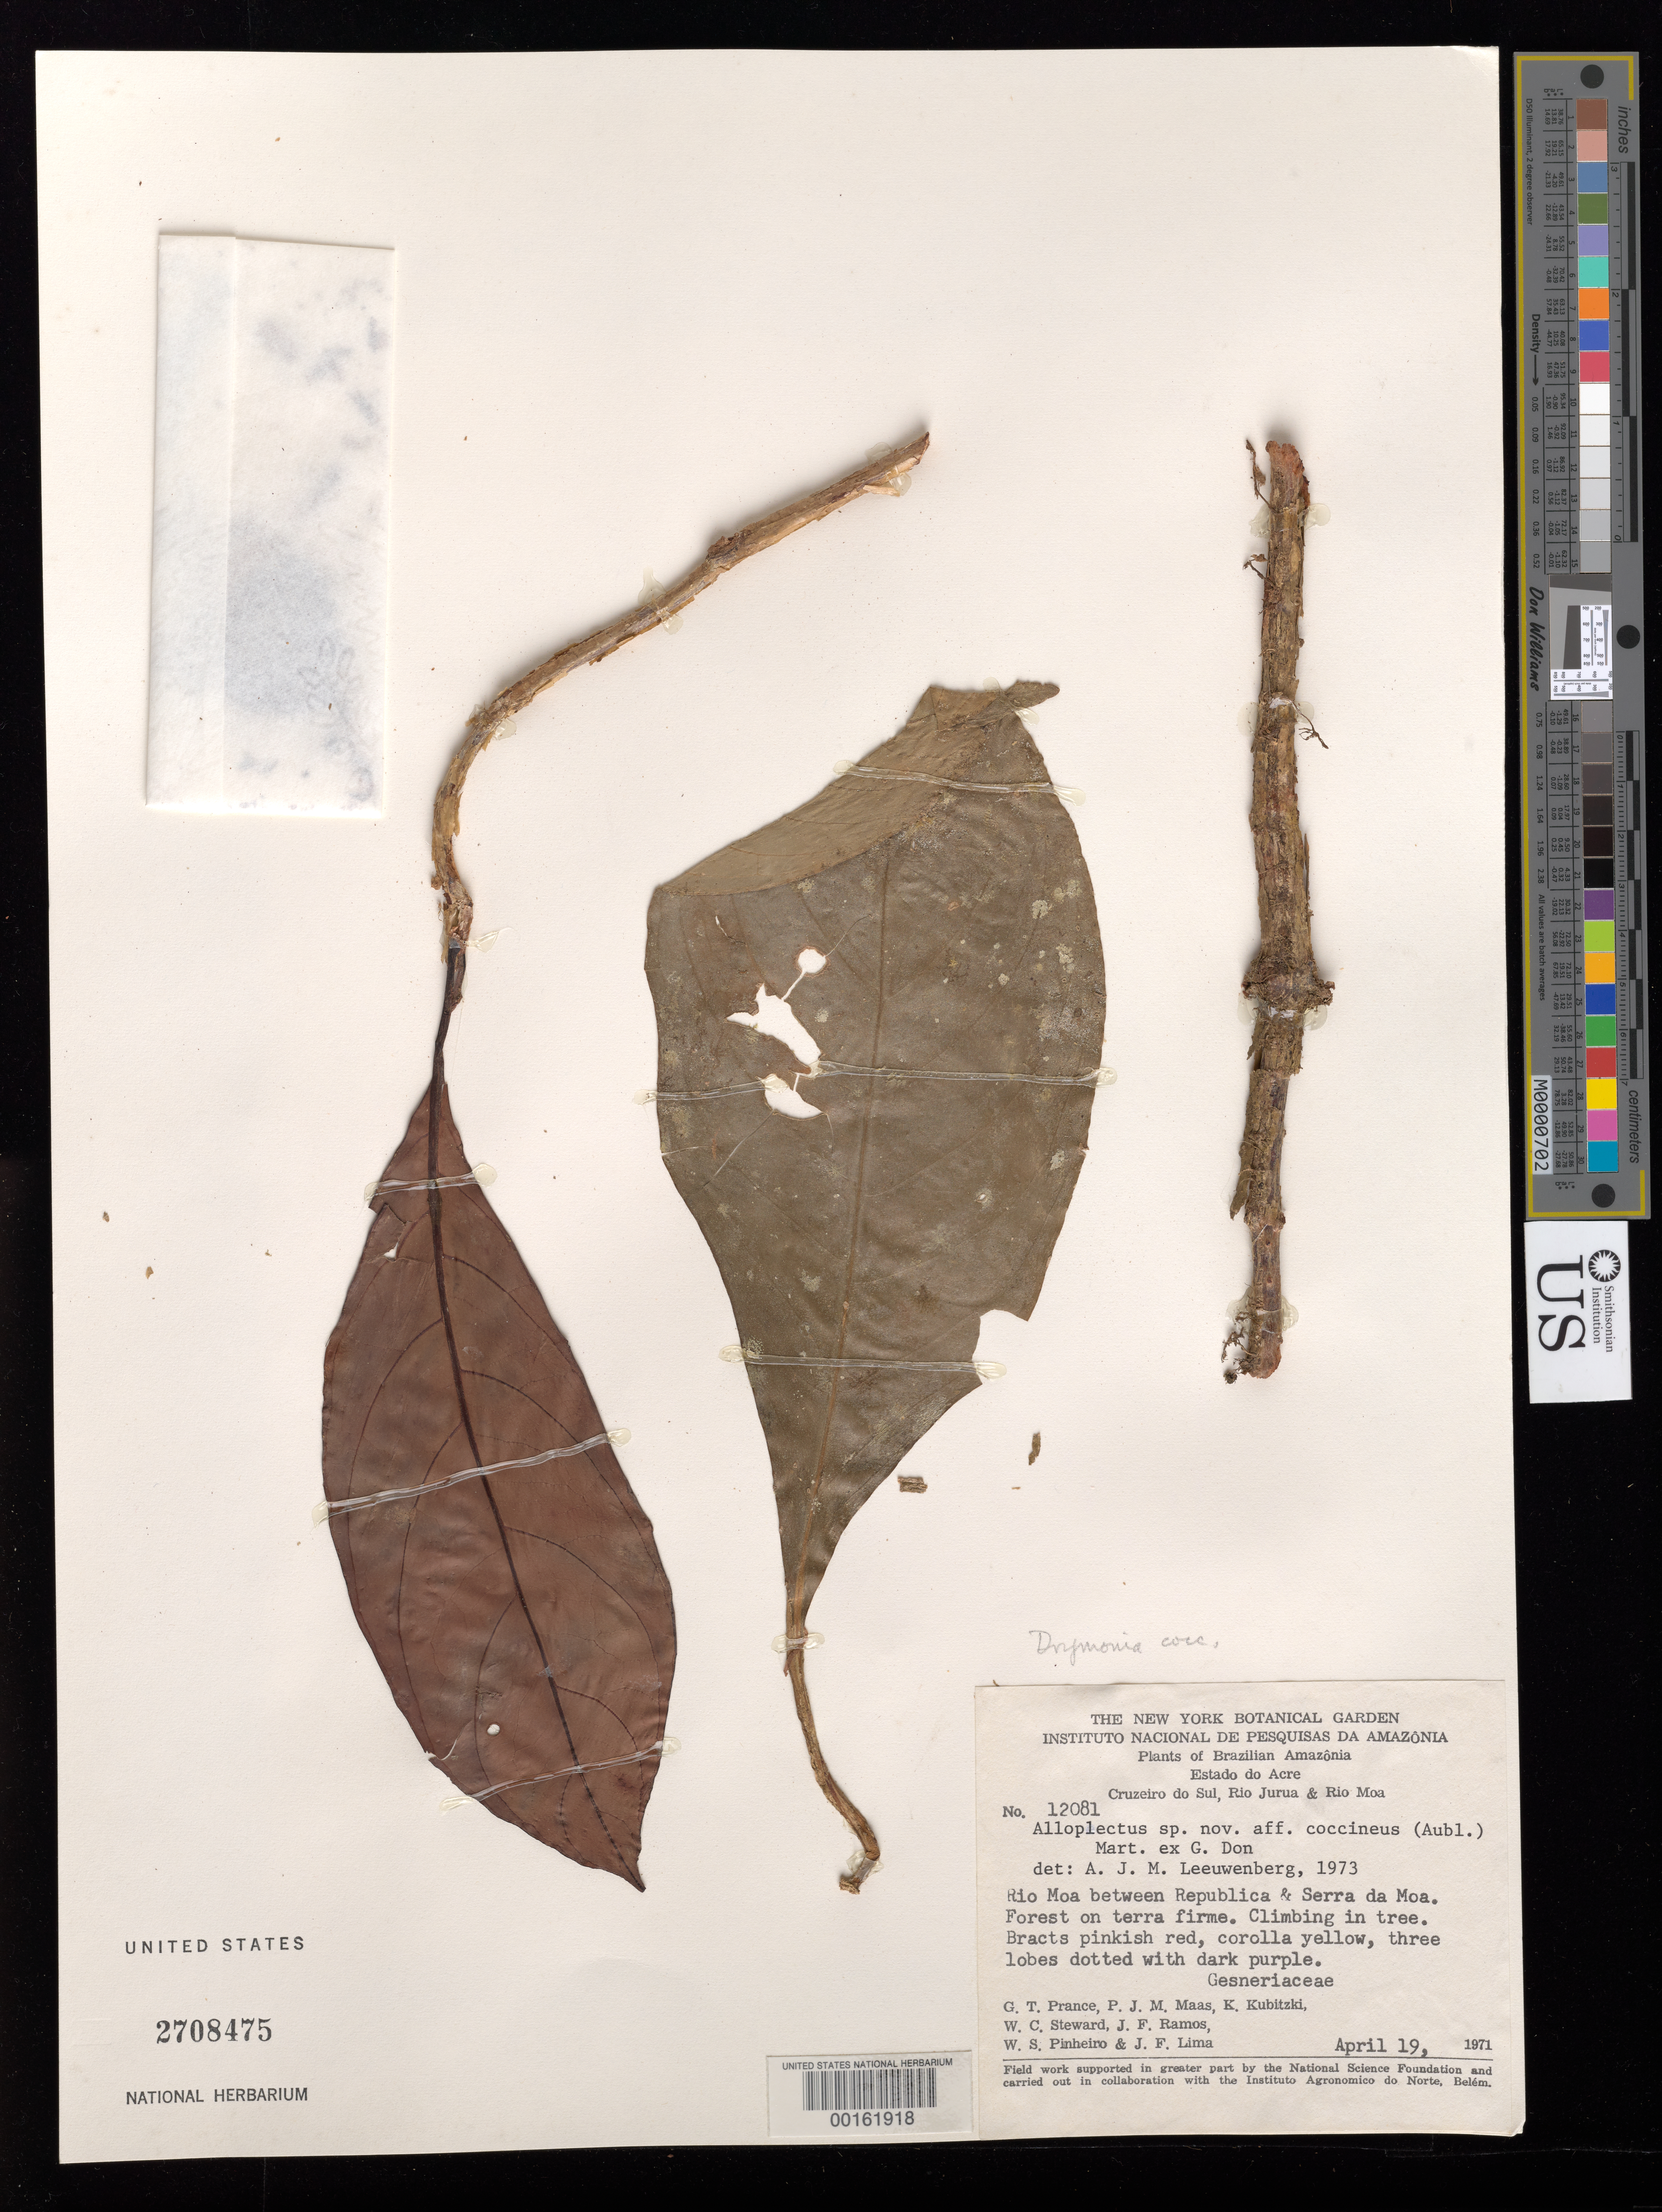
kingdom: Plantae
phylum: Tracheophyta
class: Magnoliopsida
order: Lamiales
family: Gesneriaceae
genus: Drymonia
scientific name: Drymonia coccinea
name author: (Aubl.) Wiehler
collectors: G. T. Prance, P. Maas, K. Kubitzki, W. C. Steward, J. F. Ramos & et al.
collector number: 12081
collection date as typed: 19 Apr 1971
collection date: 1971-04-19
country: Brazil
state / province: Acre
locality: Cruzeiro do Sul, Rio Jurua & Rio Moa, Rio Moa between Republica and Serra da Moa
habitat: Forest on terra firme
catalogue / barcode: US 2708475